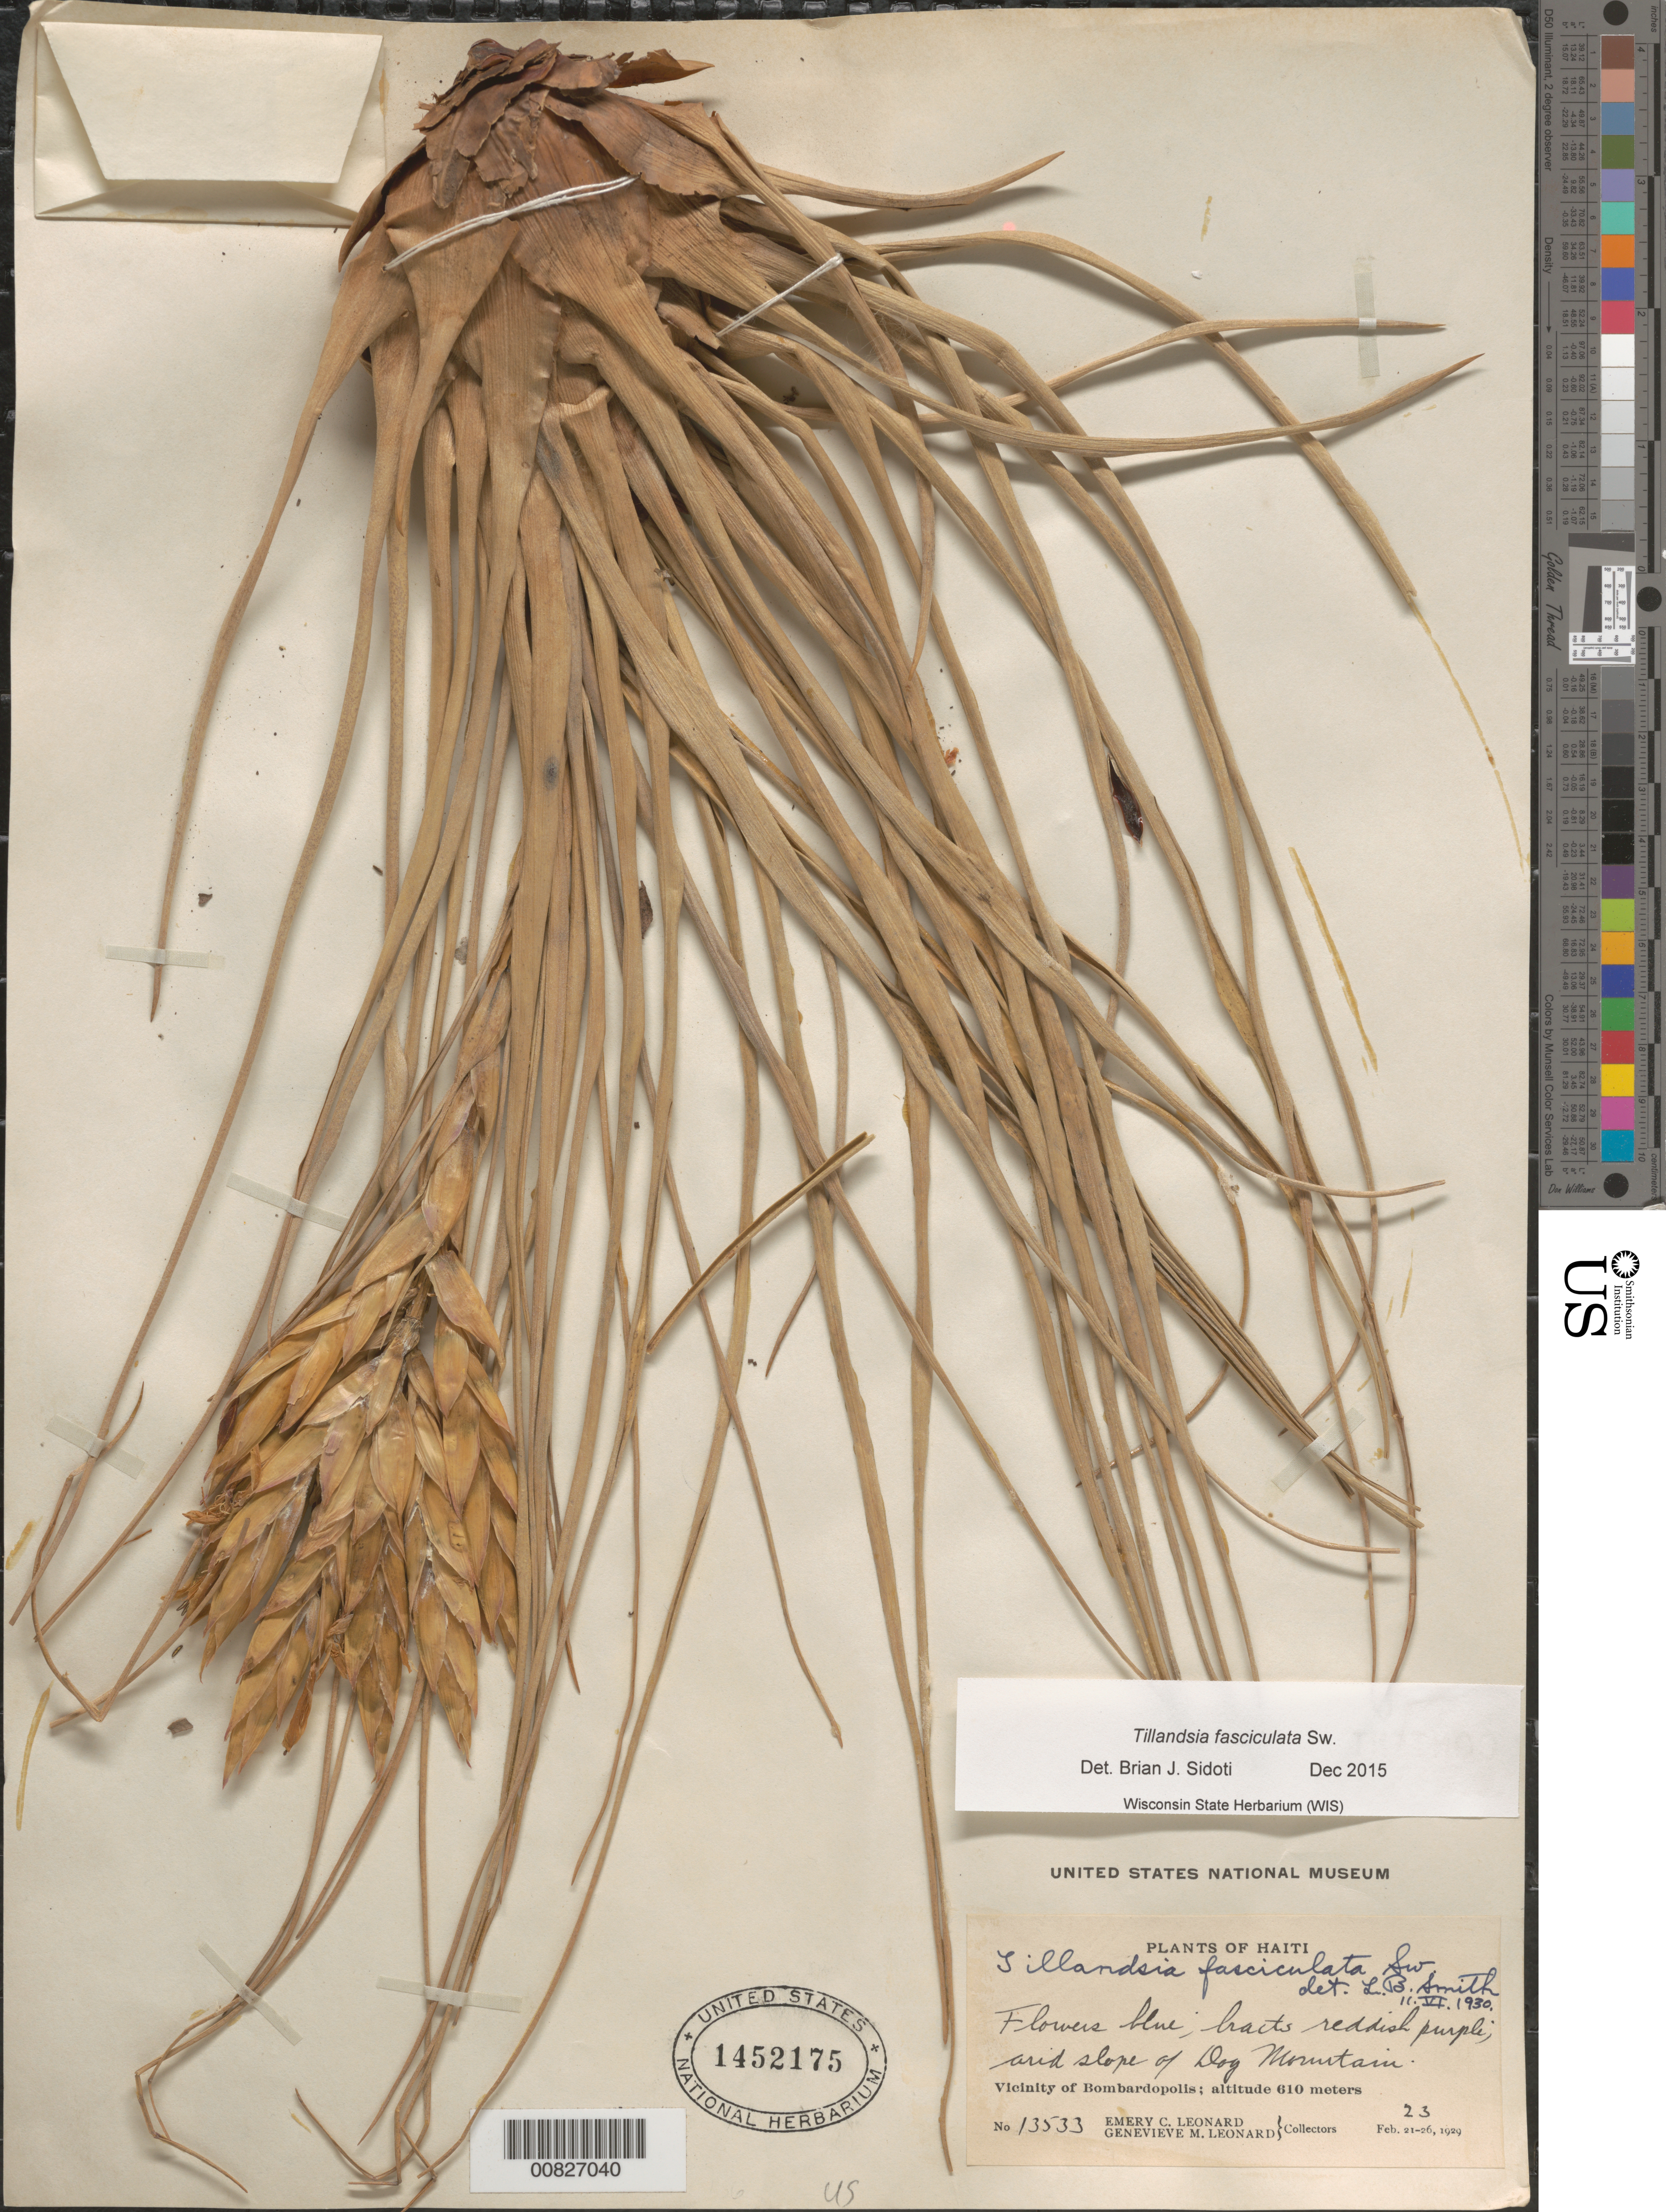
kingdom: Plantae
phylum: Tracheophyta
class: Liliopsida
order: Poales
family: Bromeliaceae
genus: Tillandsia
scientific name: Tillandsia fasciculata var. densispica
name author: Mez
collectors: E. C. Leonard & G. M. Leonard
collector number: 13533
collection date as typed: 23 Feb 1929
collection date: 1929-02-23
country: Haiti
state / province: Nord-Ouest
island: Hispaniola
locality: Vicinity of Bombardopolis.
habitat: Arid slope of dry mountain.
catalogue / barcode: US 1452175